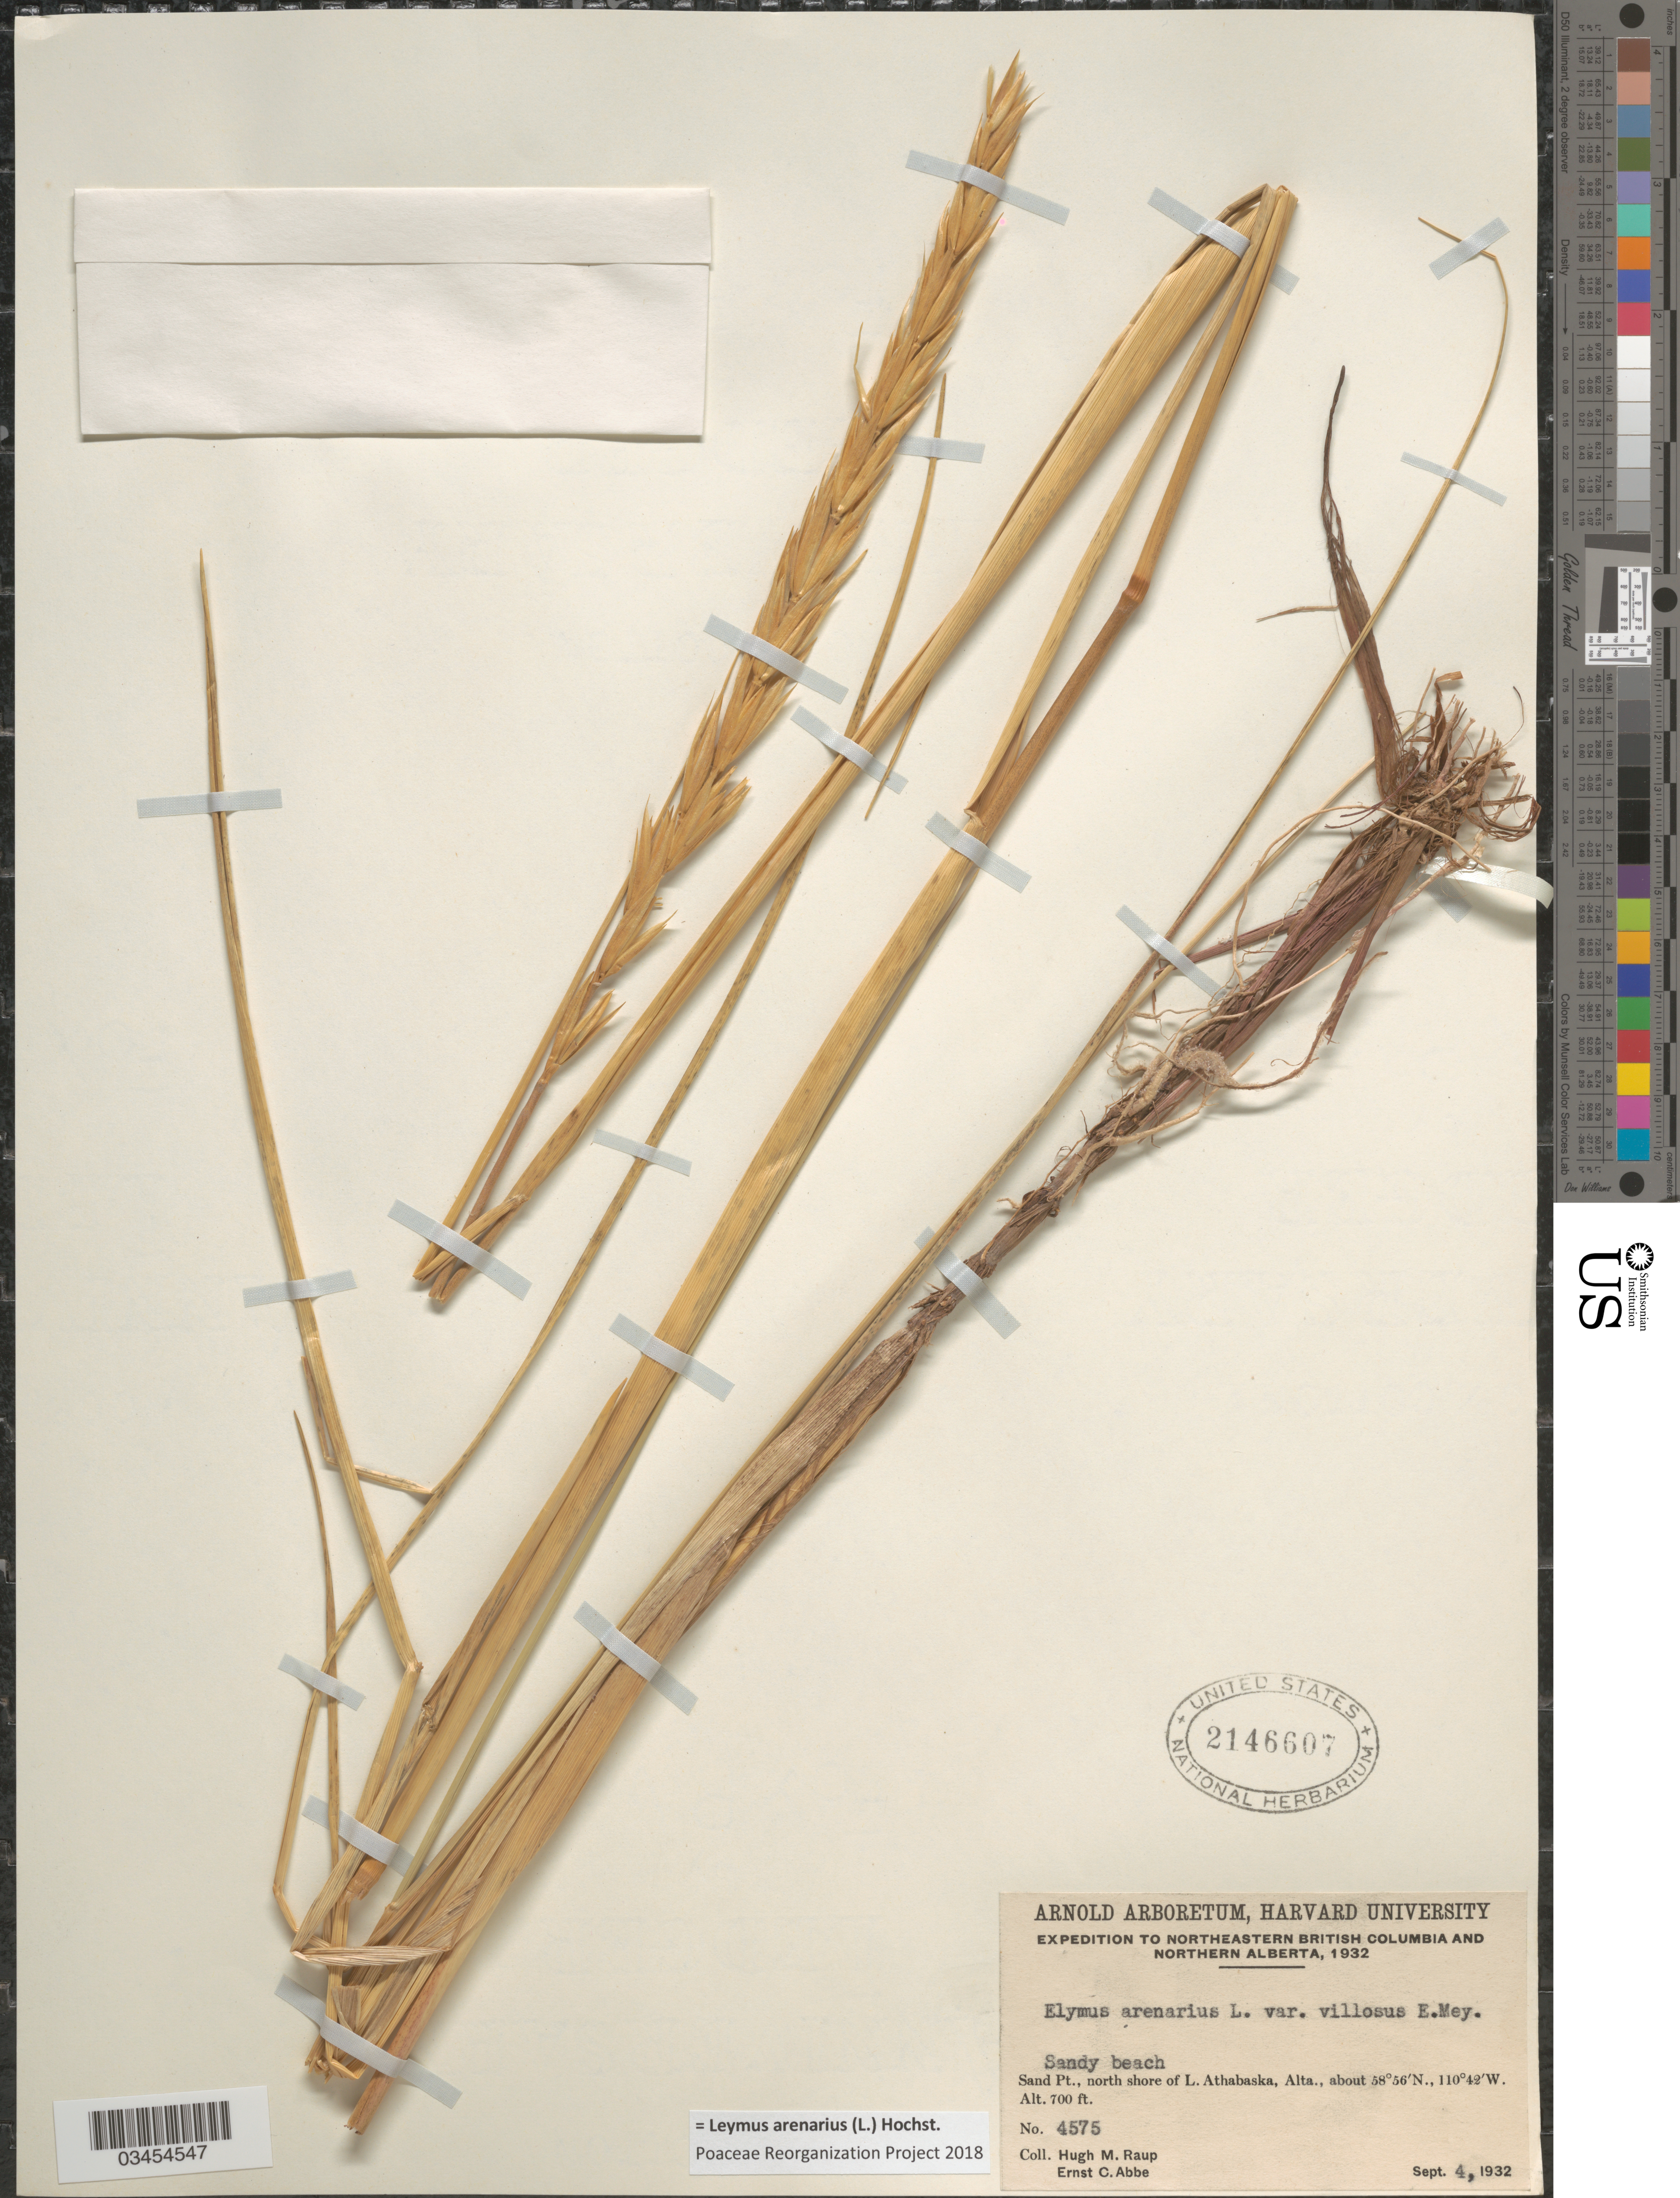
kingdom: Plantae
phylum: Tracheophyta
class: Liliopsida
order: Poales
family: Poaceae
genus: Leymus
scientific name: Leymus mollis subsp. mollis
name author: (Trin.) Pilg.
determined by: Soreng, Robert J., Research Associate (BOT), Smithsonian Institution - National Museum of Natural History (UNITED STATES)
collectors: H. Raup & E. C. Abbe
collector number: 4575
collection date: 1932-09-04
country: Canada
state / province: Alberta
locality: Expedition to Northeastern British Columbia and Northern Alberta, 1932. Sandy beach. Sand Pt., north shore of L. Athabaska, Alta.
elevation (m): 213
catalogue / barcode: US 2146607